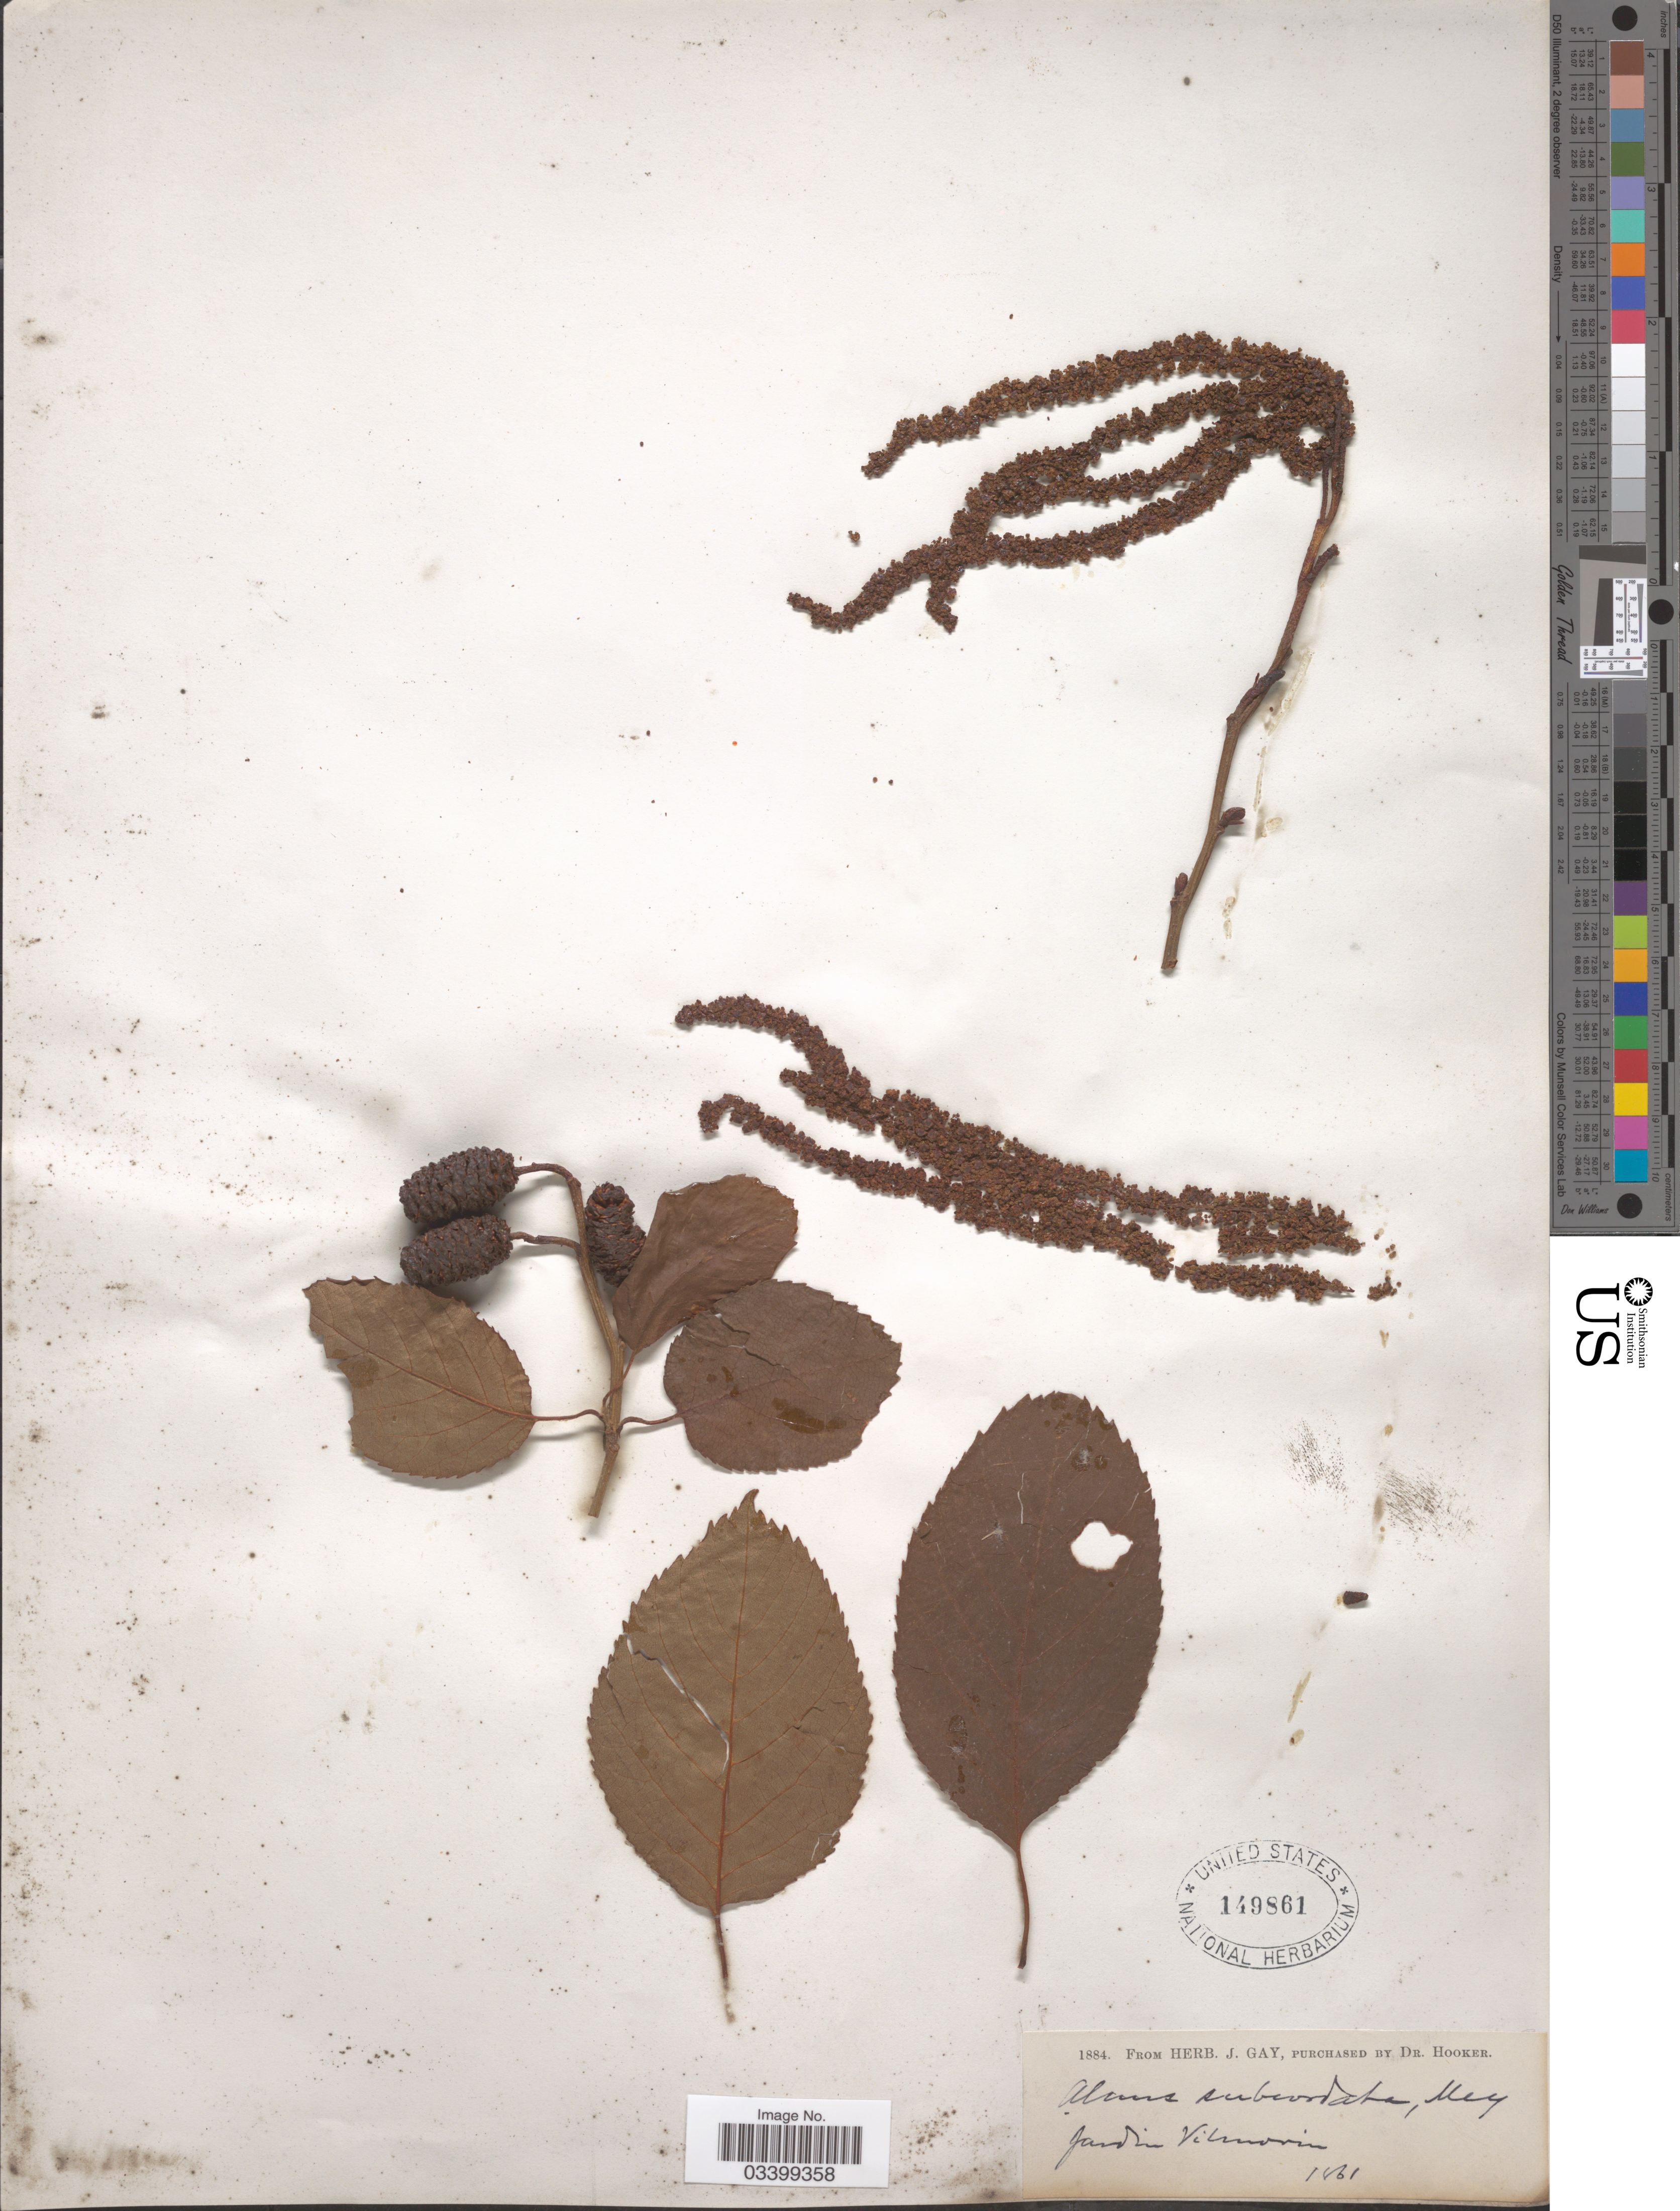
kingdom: Plantae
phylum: Tracheophyta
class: Magnoliopsida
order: Fagales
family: Betulaceae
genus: Alnus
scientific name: Alnus subcordata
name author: C.A. Mey.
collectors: ex herb. J. Gay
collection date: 1861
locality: Jardin Viladrin [interpreted].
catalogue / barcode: US 149861